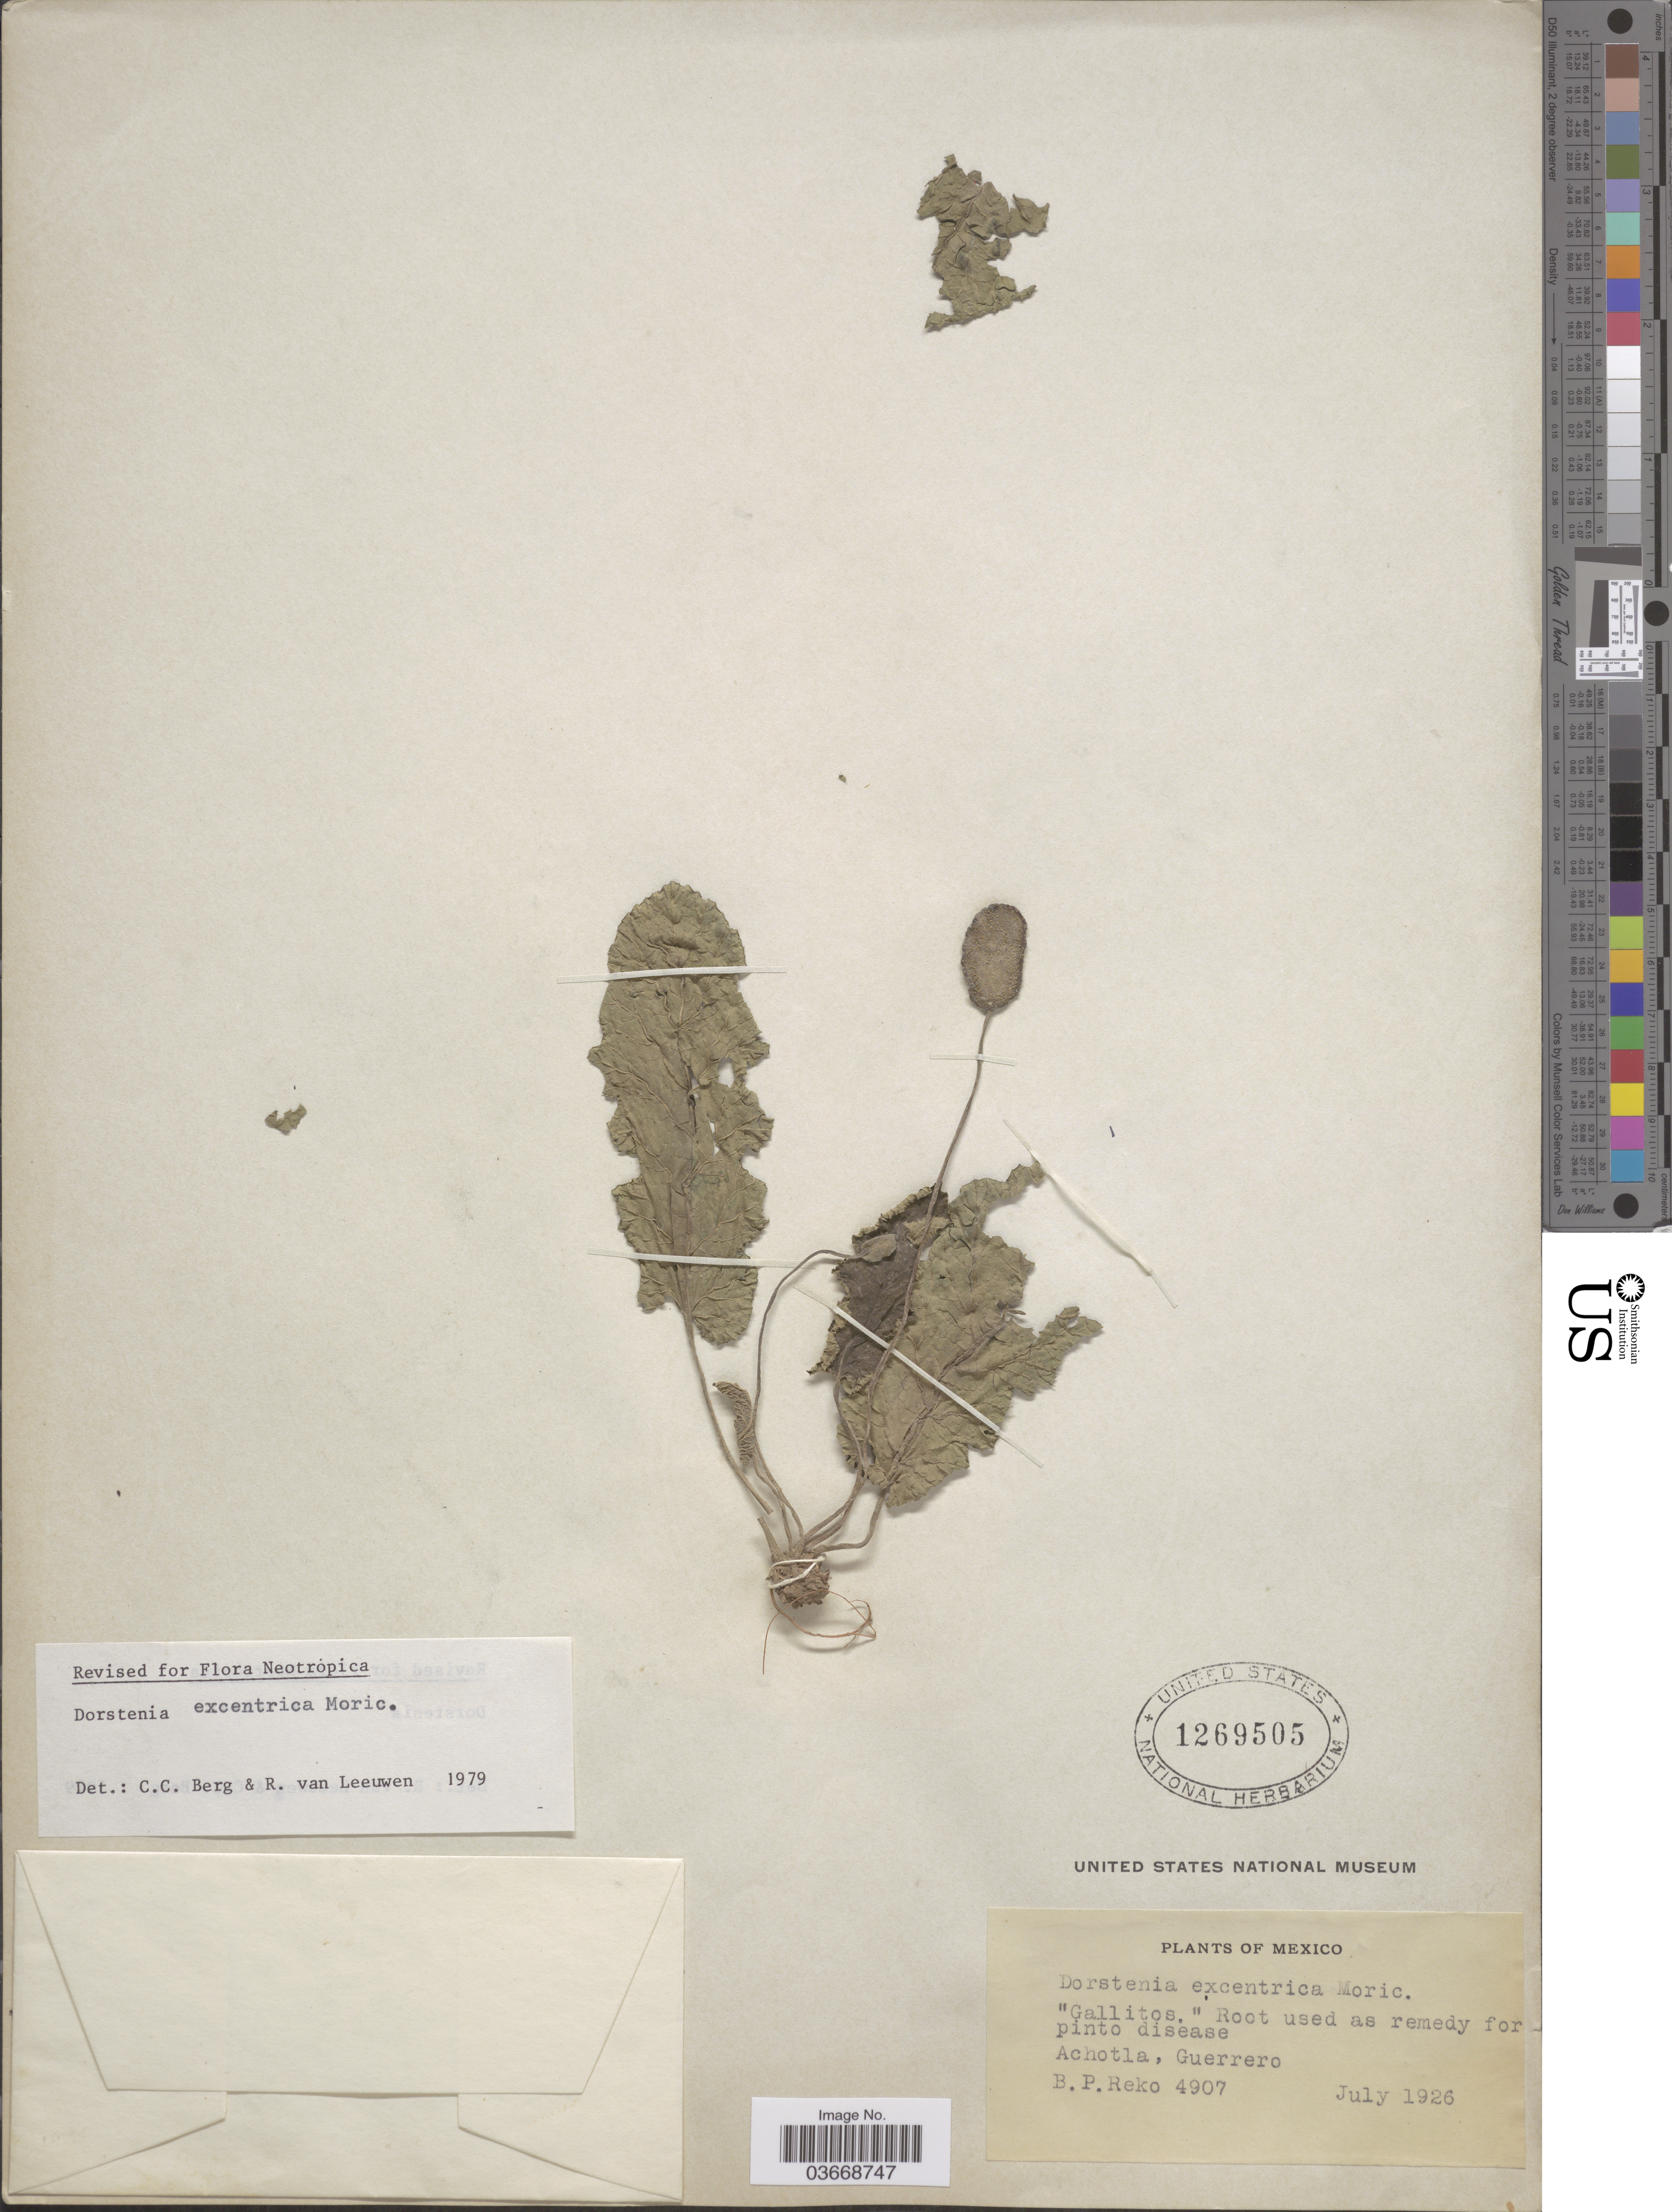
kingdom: Plantae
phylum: Tracheophyta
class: Magnoliopsida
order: Rosales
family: Moraceae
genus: Dorstenia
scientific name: Dorstenia excentrica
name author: Moric.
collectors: B. P. Reko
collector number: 4907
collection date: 1926-07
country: Mexico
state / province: Guerrero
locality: Achotla.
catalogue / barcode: US 1269505